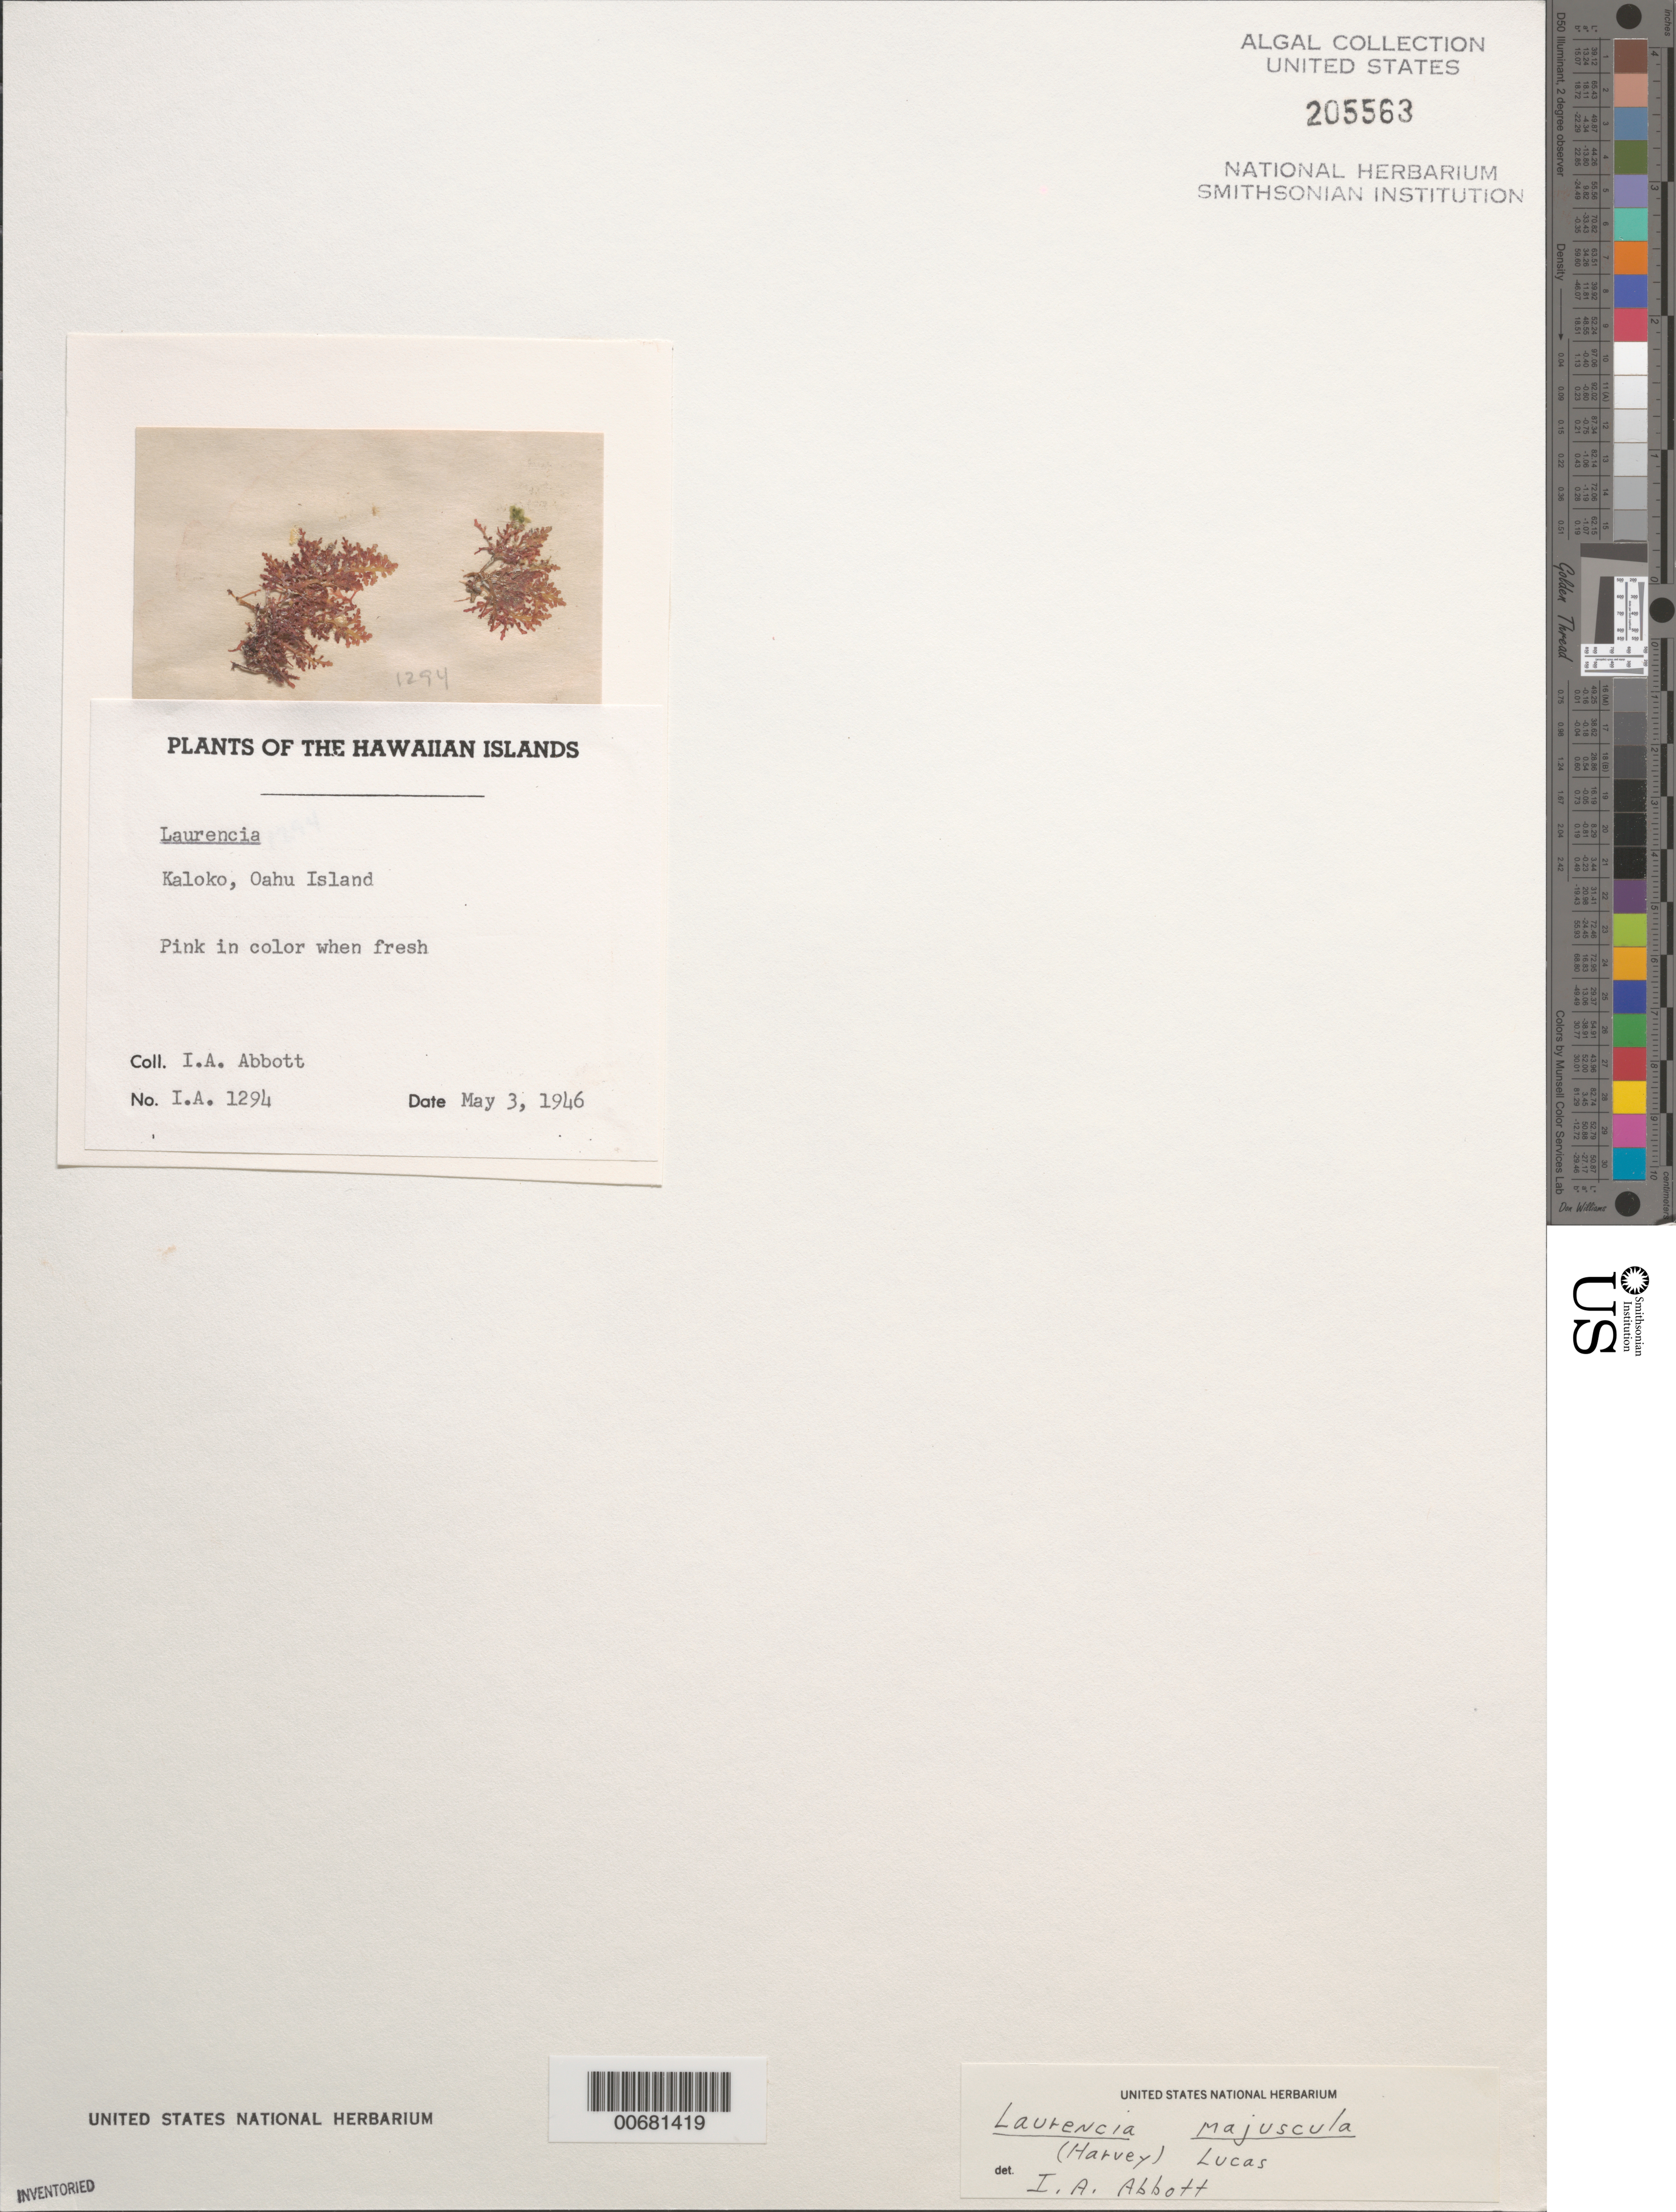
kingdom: Plantae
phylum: Rhodophyta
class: Florideophyceae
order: Ceramiales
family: Rhodomelaceae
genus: Laurencia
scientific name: Laurencia dendroidea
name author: J. Agardh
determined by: Algae name updating Project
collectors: I. A. Abbott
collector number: IAA 1294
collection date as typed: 03 May 1946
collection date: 1946-05-03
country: United States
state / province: Hawaii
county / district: Honolulu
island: Oahu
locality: Kaloko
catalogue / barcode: US 205563